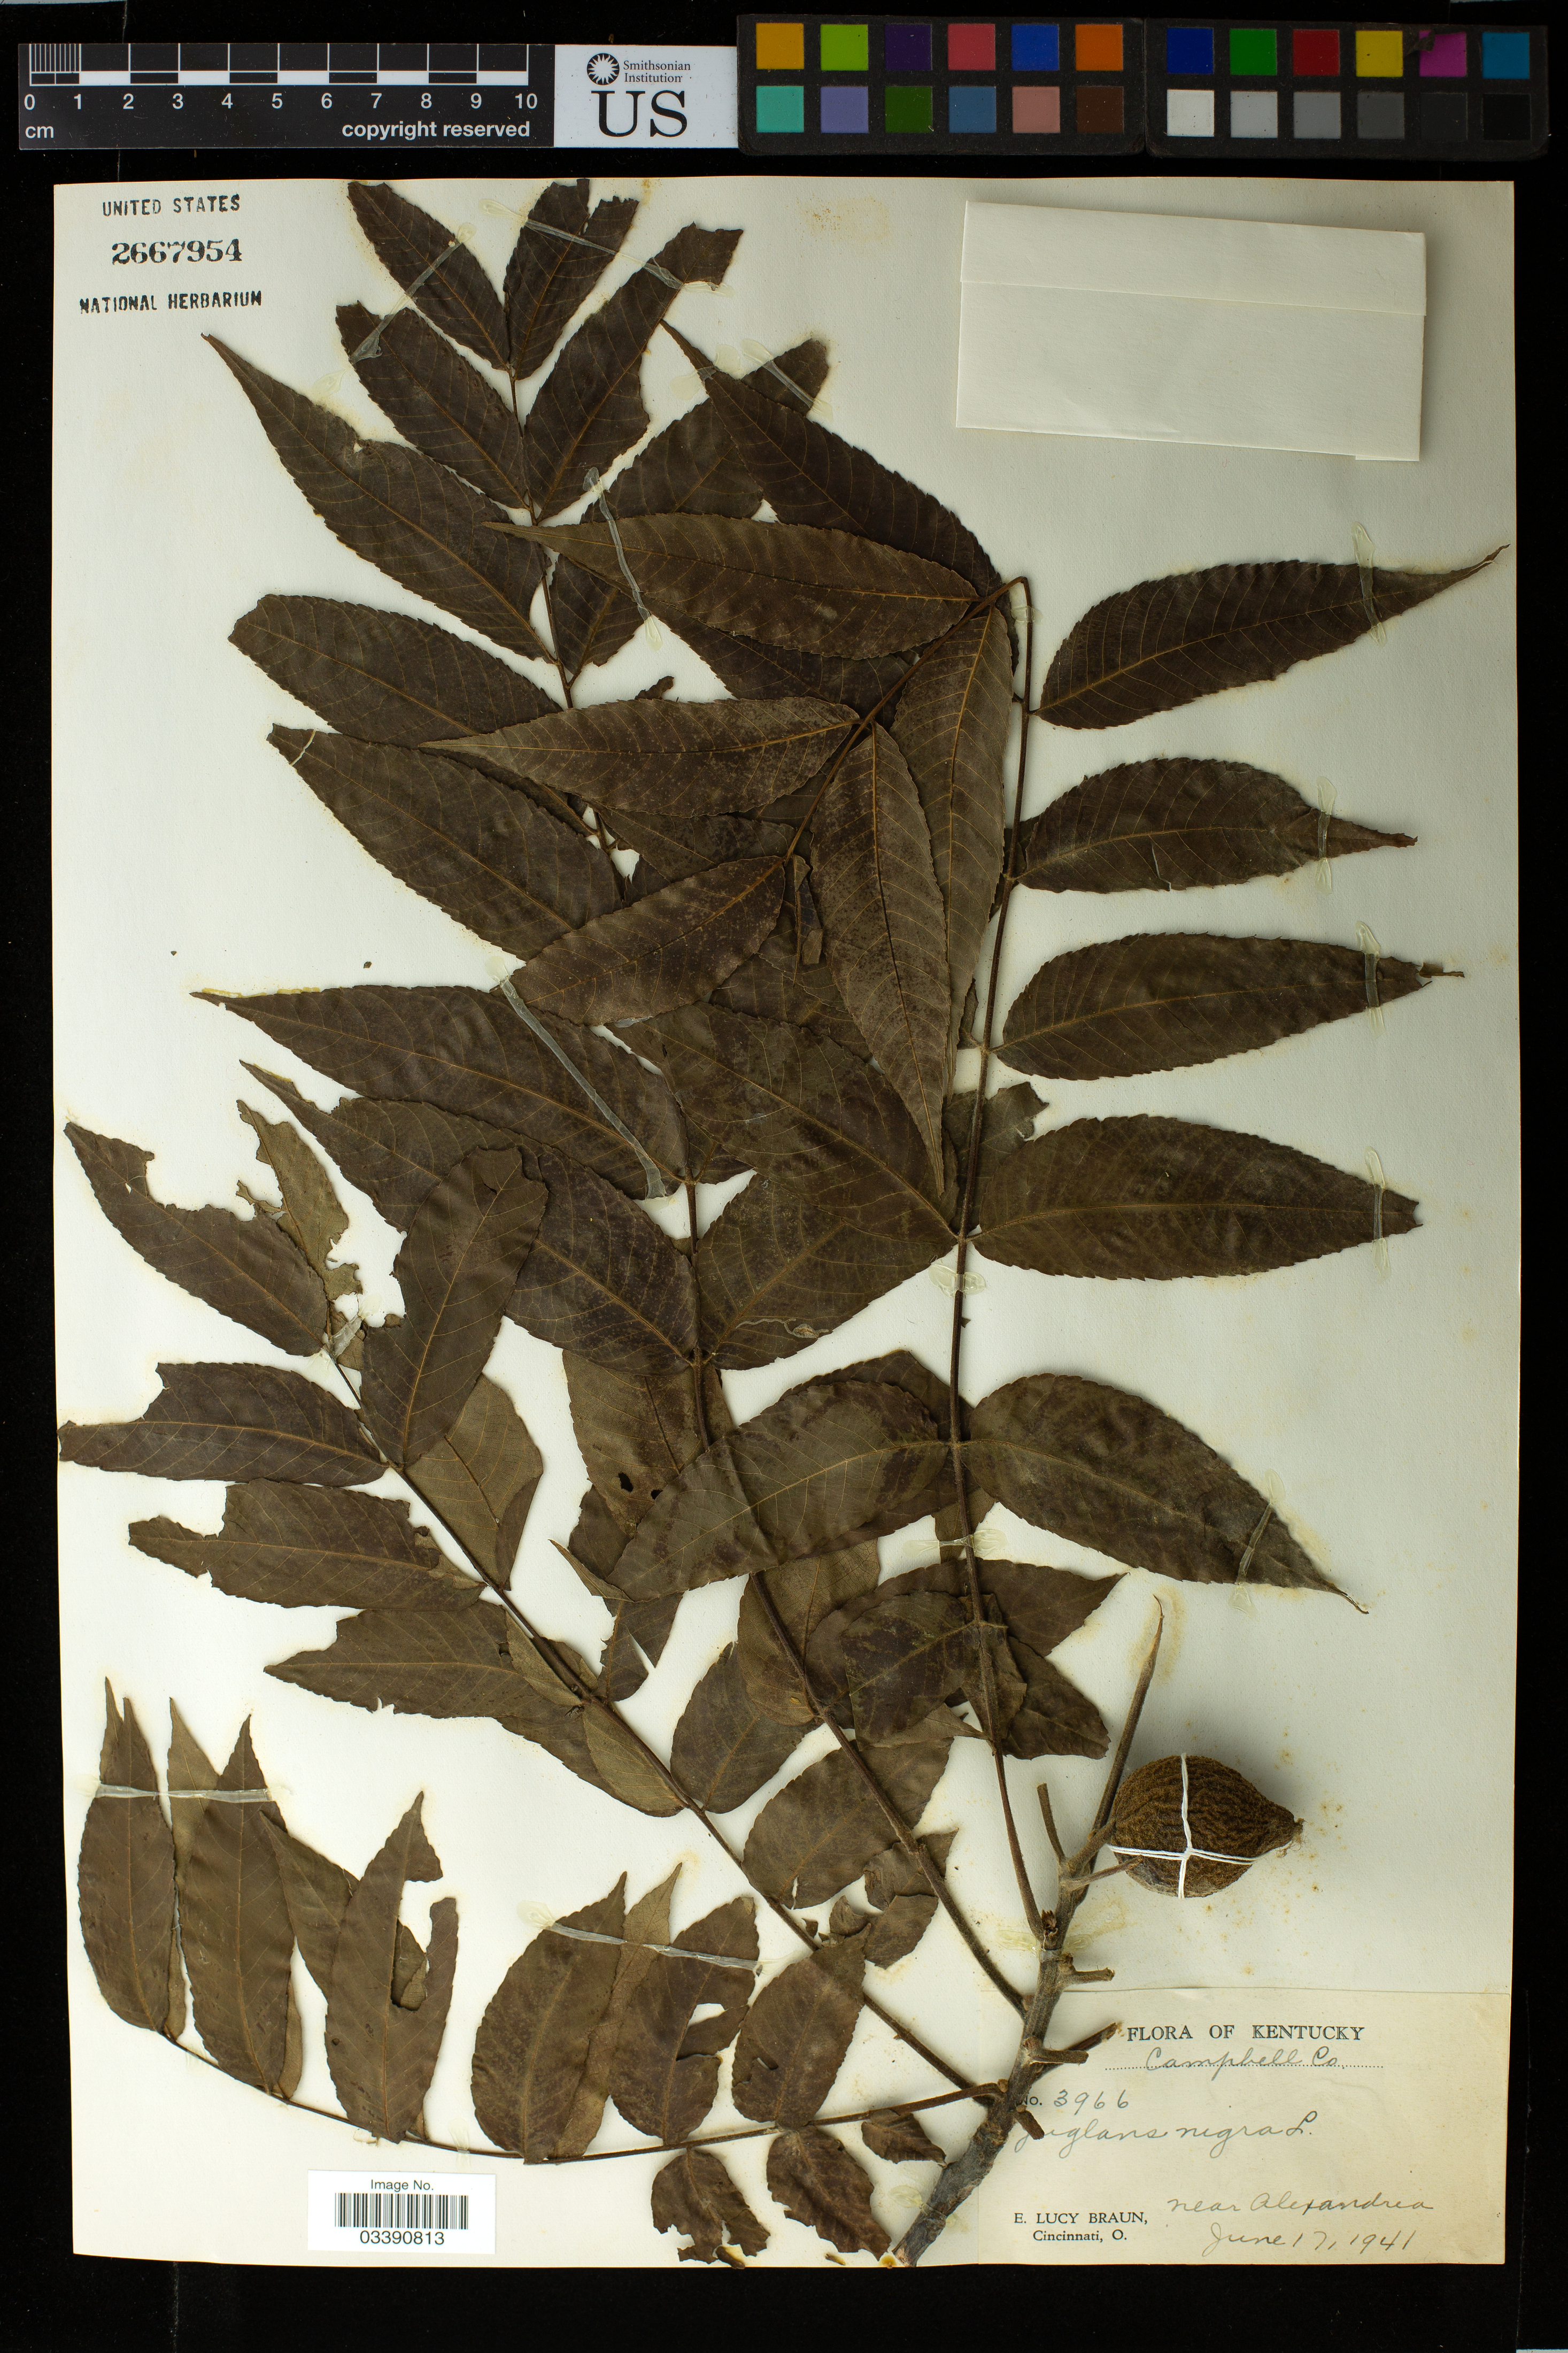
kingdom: Plantae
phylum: Tracheophyta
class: Magnoliopsida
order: Fagales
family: Juglandaceae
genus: Juglans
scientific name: Juglans nigra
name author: L.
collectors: E. L. Braun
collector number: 3966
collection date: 1941-06-17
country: United States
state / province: Kentucky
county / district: Campbell County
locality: near Alexandria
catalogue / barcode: US 2667954